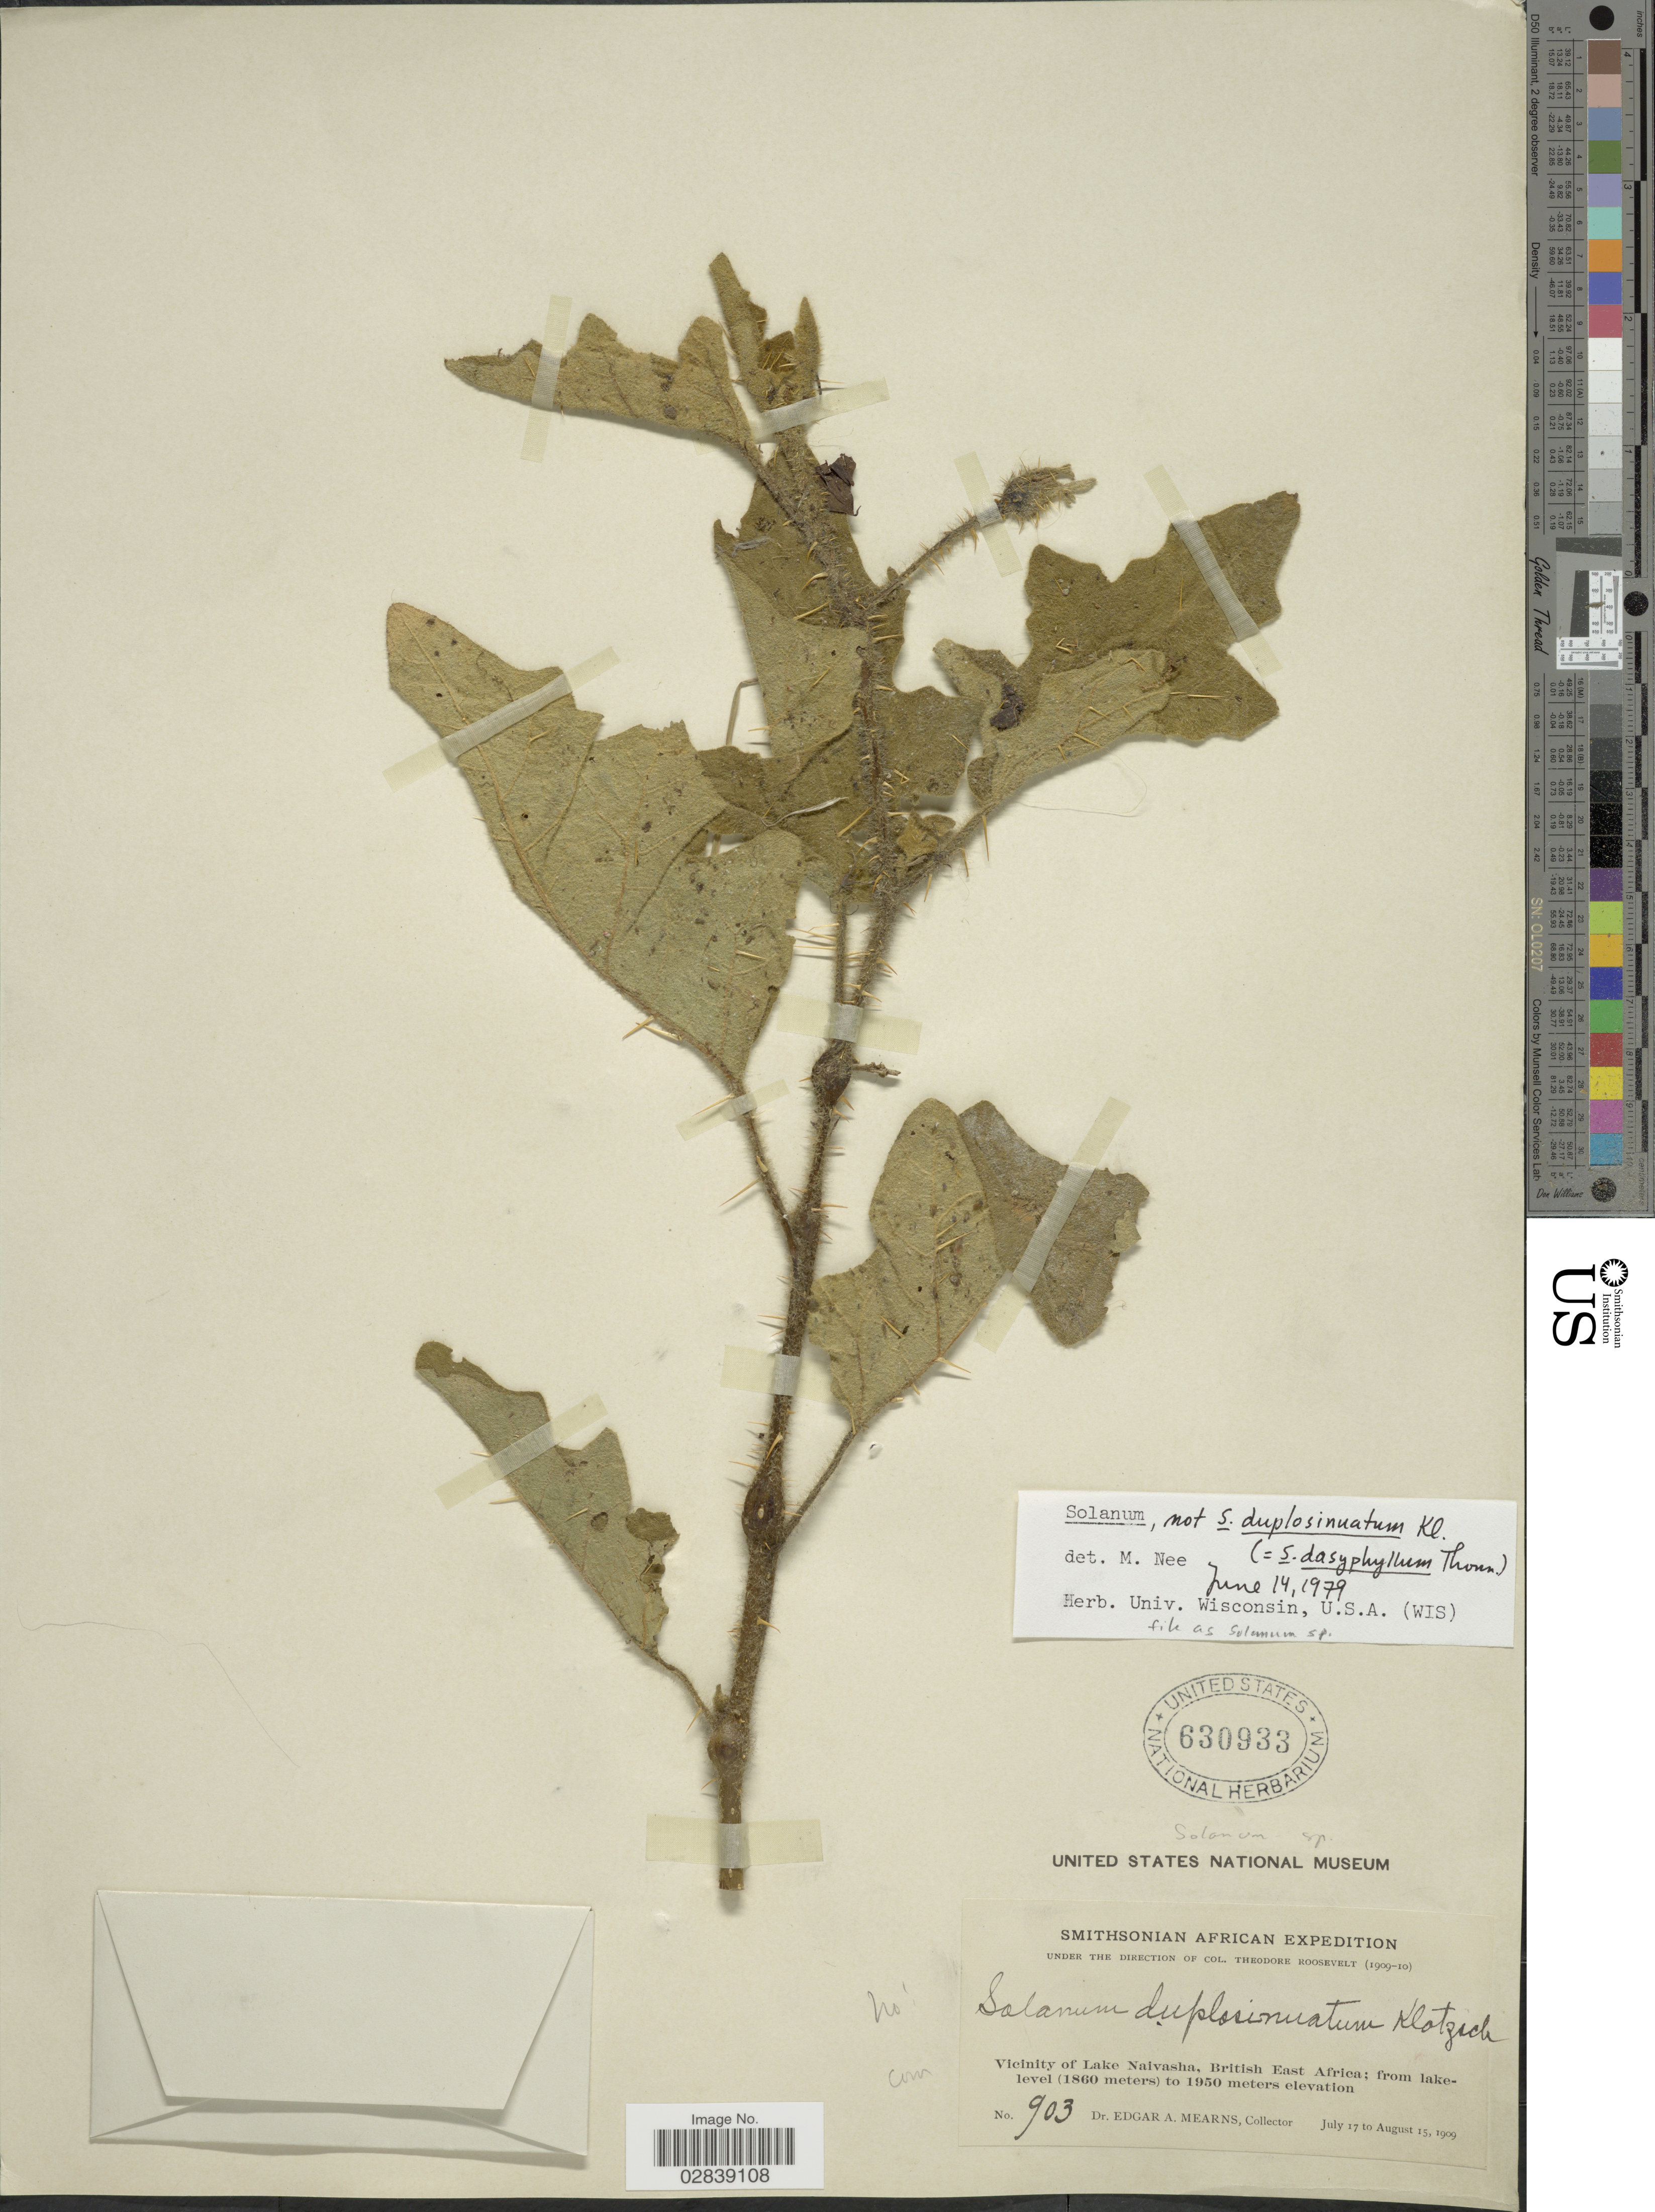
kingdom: Plantae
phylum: Tracheophyta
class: Magnoliopsida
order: Solanales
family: Solanaceae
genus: Solanum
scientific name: Solanum dasyphyllum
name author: Schumach. & Thonn.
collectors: E. A. Mearns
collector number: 903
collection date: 1909-07-17/1909-08-15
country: Kenya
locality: Vicinity of Lake Naivasha, British East Africa.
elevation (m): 1860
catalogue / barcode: US 630933